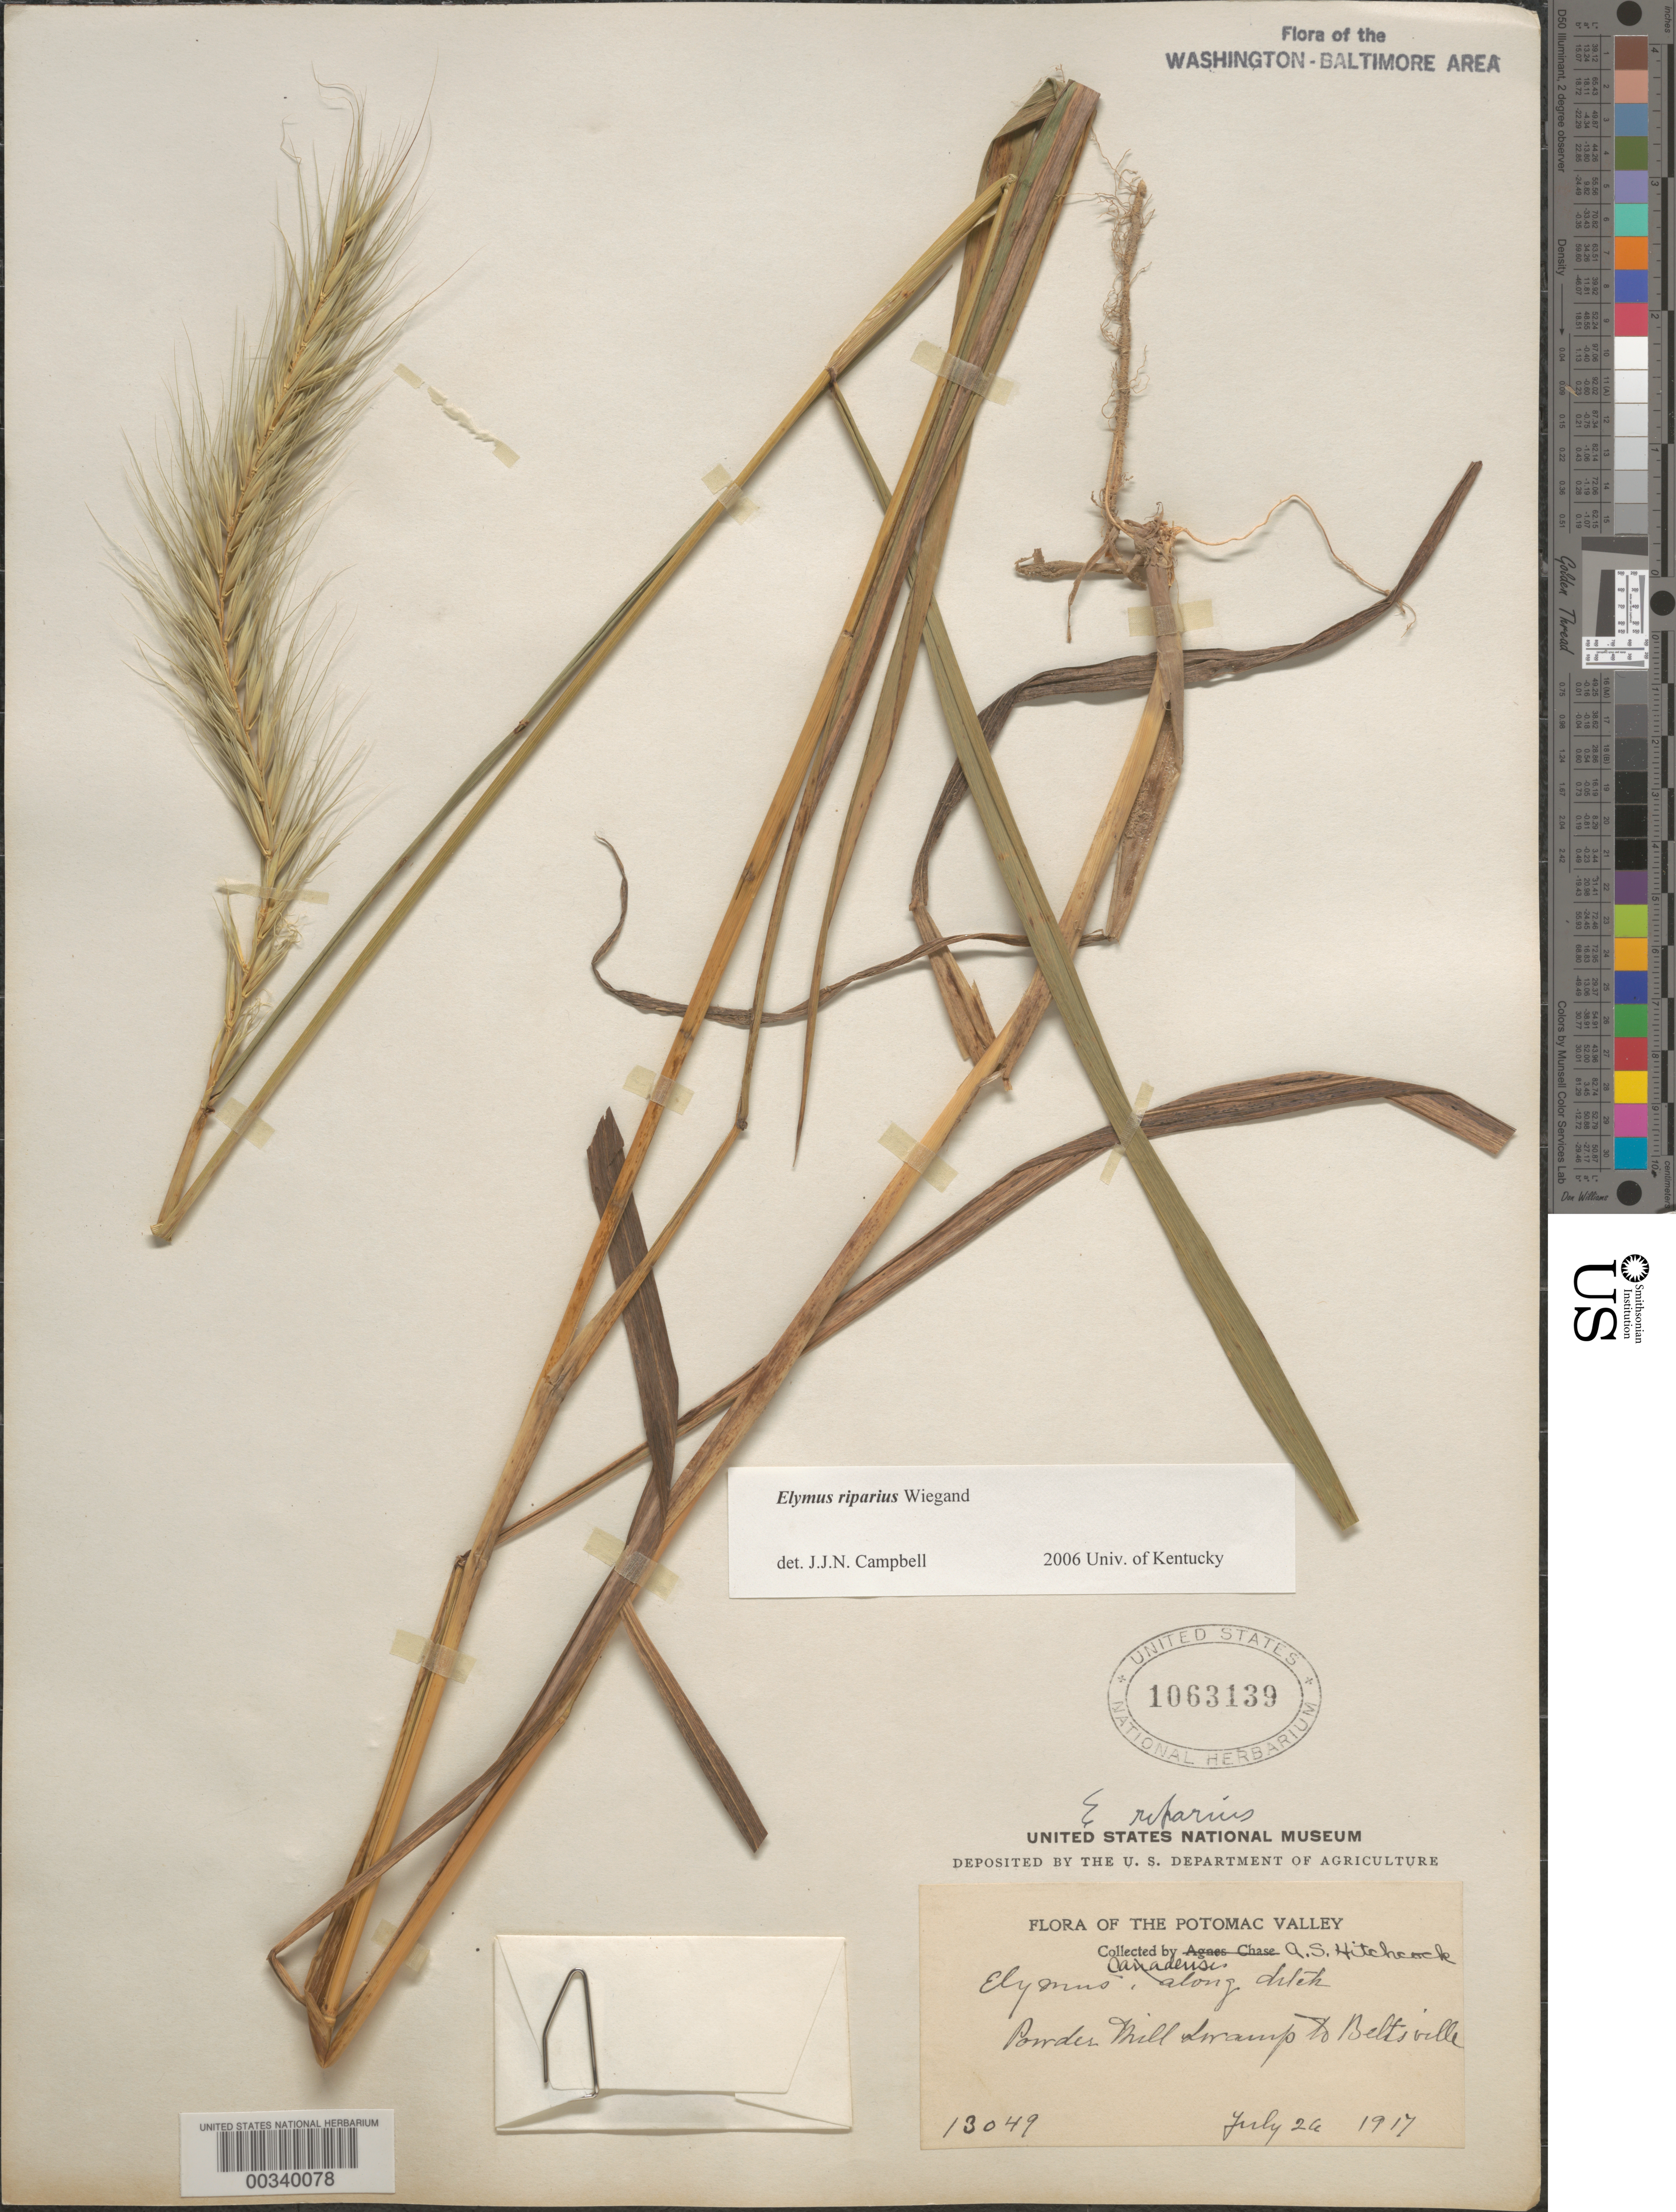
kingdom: Plantae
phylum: Tracheophyta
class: Liliopsida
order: Poales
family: Poaceae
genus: Elymus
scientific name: Elymus riparius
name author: Wiegand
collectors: A. S. Hitchcock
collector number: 13049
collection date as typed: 26 Jul 1917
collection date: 1917-07-26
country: United States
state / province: Maryland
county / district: Prince George's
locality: Powder Mill Swamp to Beltsville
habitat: Swamp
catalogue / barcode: US 1063139